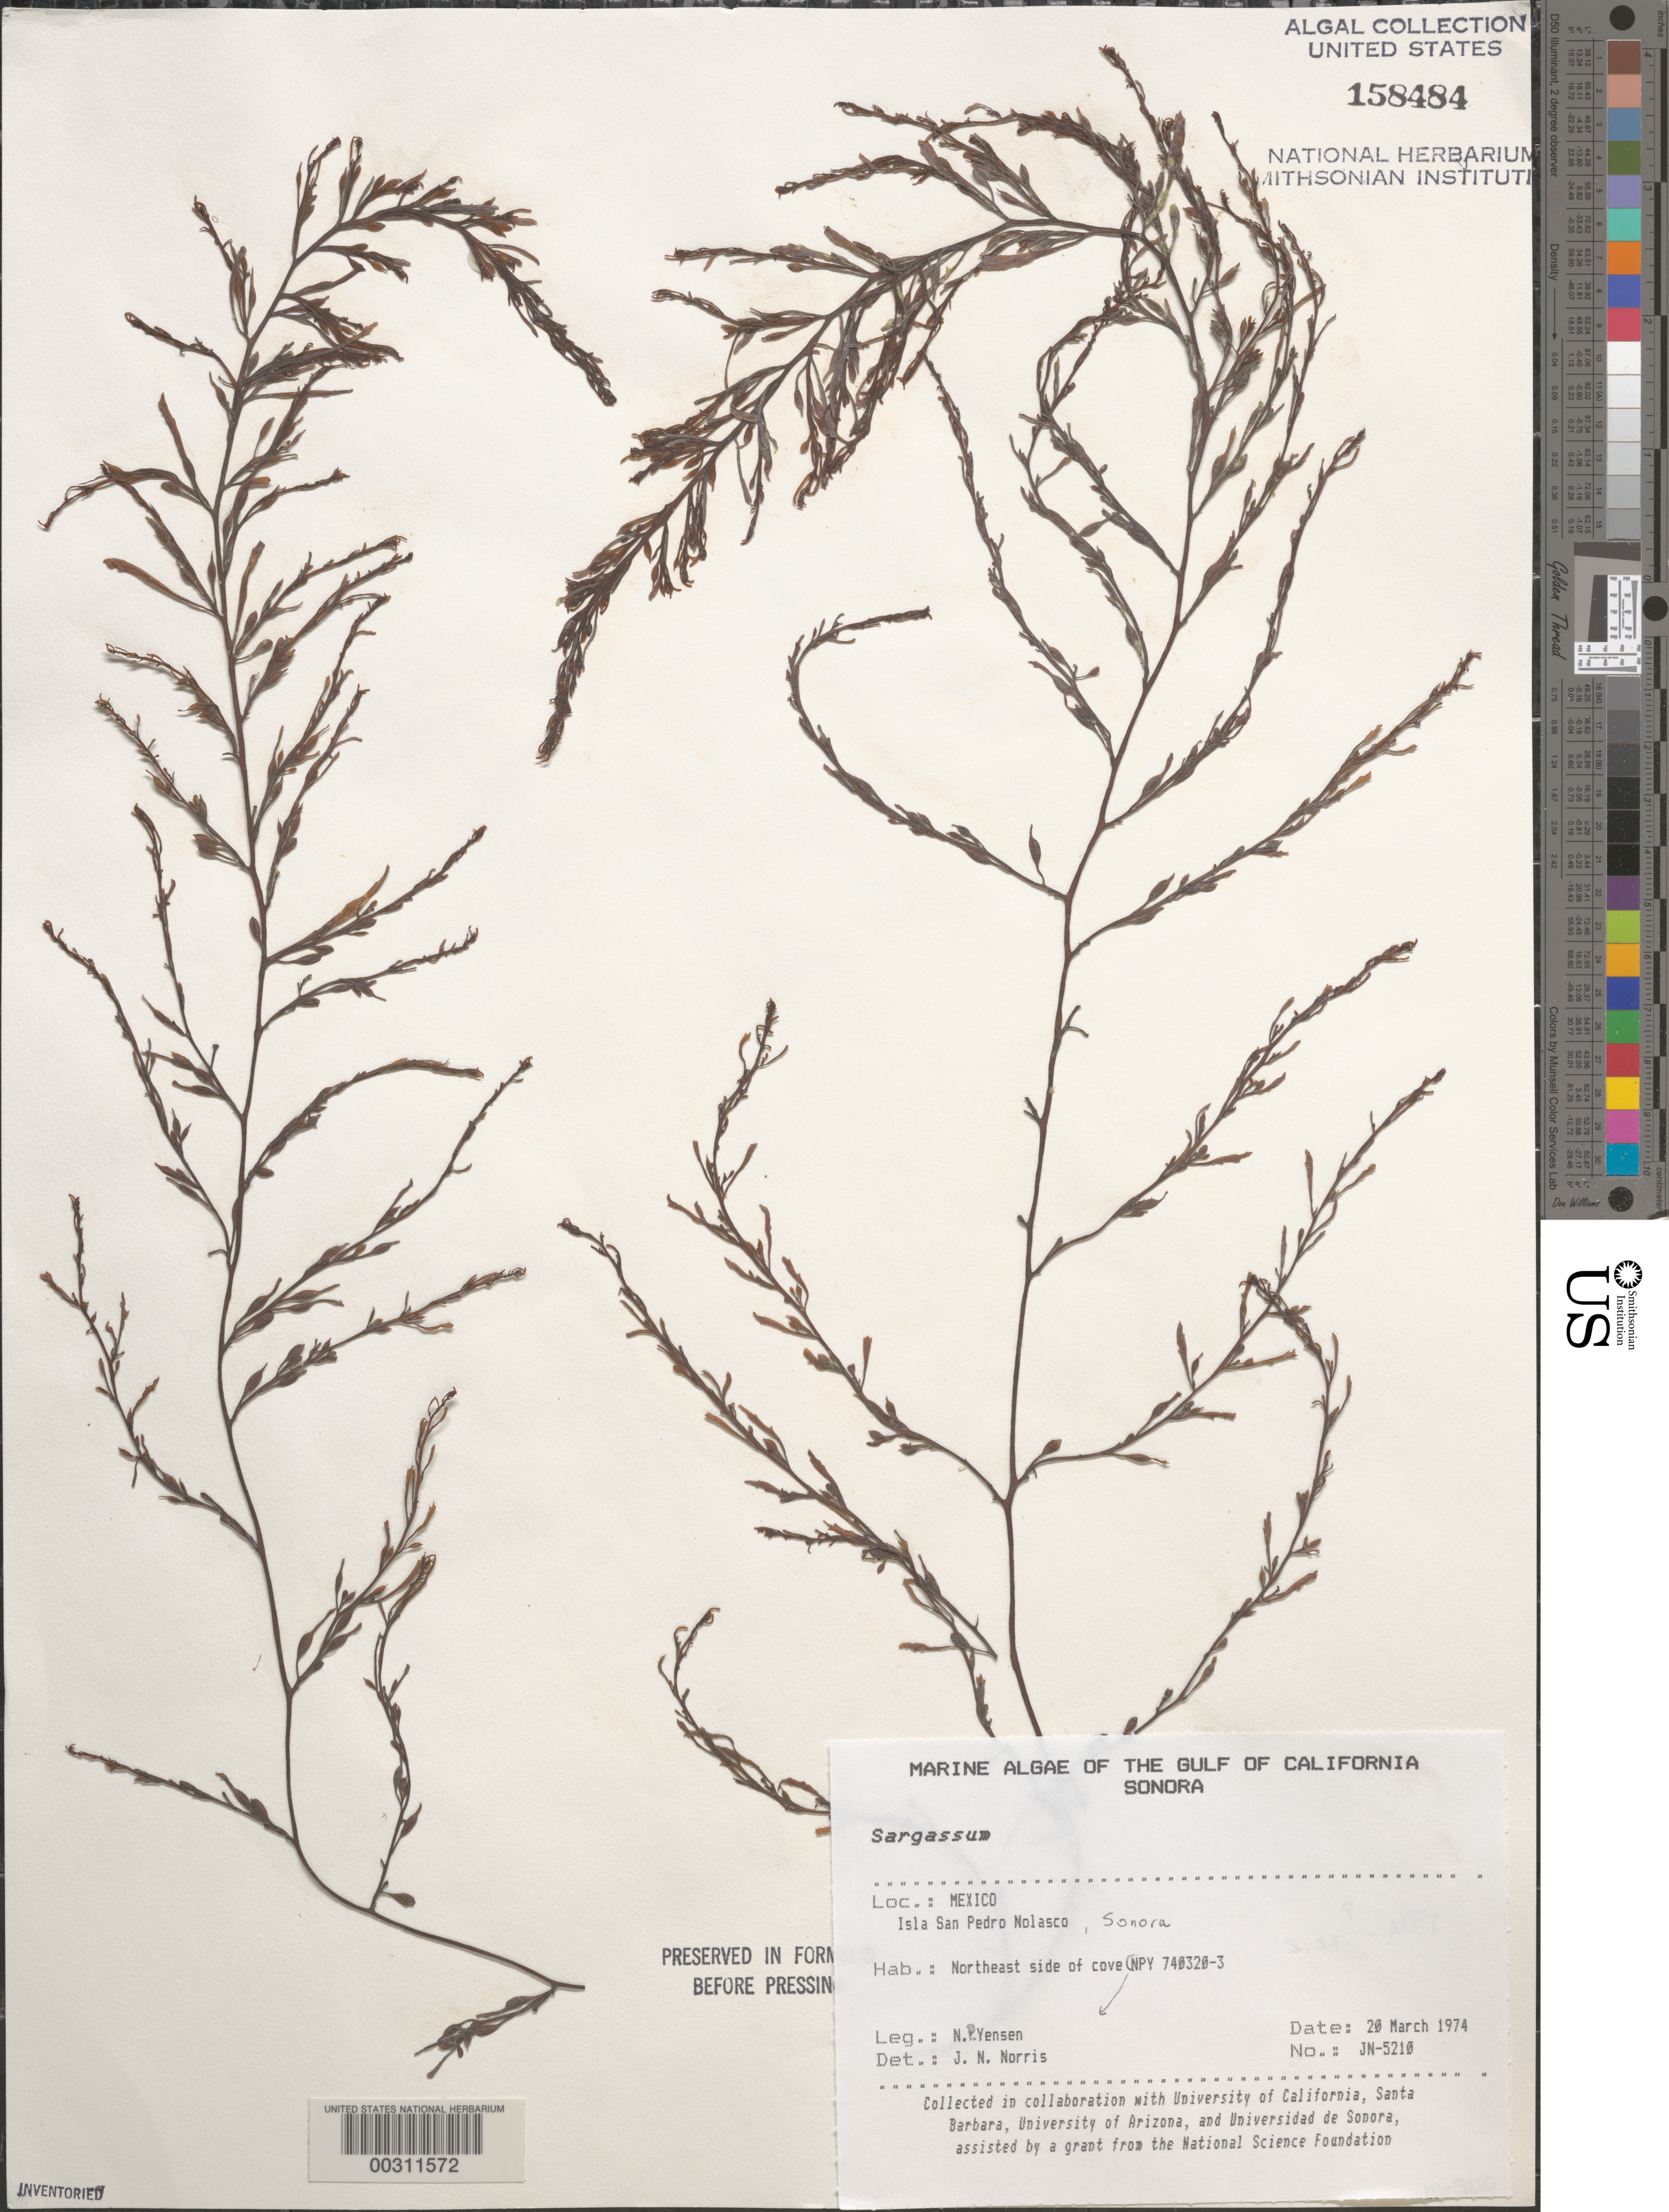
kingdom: Chromista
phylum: Ochrophyta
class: Phaeophyceae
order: Fucales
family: Sargassaceae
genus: Sargassum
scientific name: Sargassum sp.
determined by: Norris, James N.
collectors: N. Yensen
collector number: Jn-5210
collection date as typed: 20 Mar 1974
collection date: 1974-03-20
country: Mexico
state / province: Sonora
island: Isla San Pedro Nolasco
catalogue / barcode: US 158484